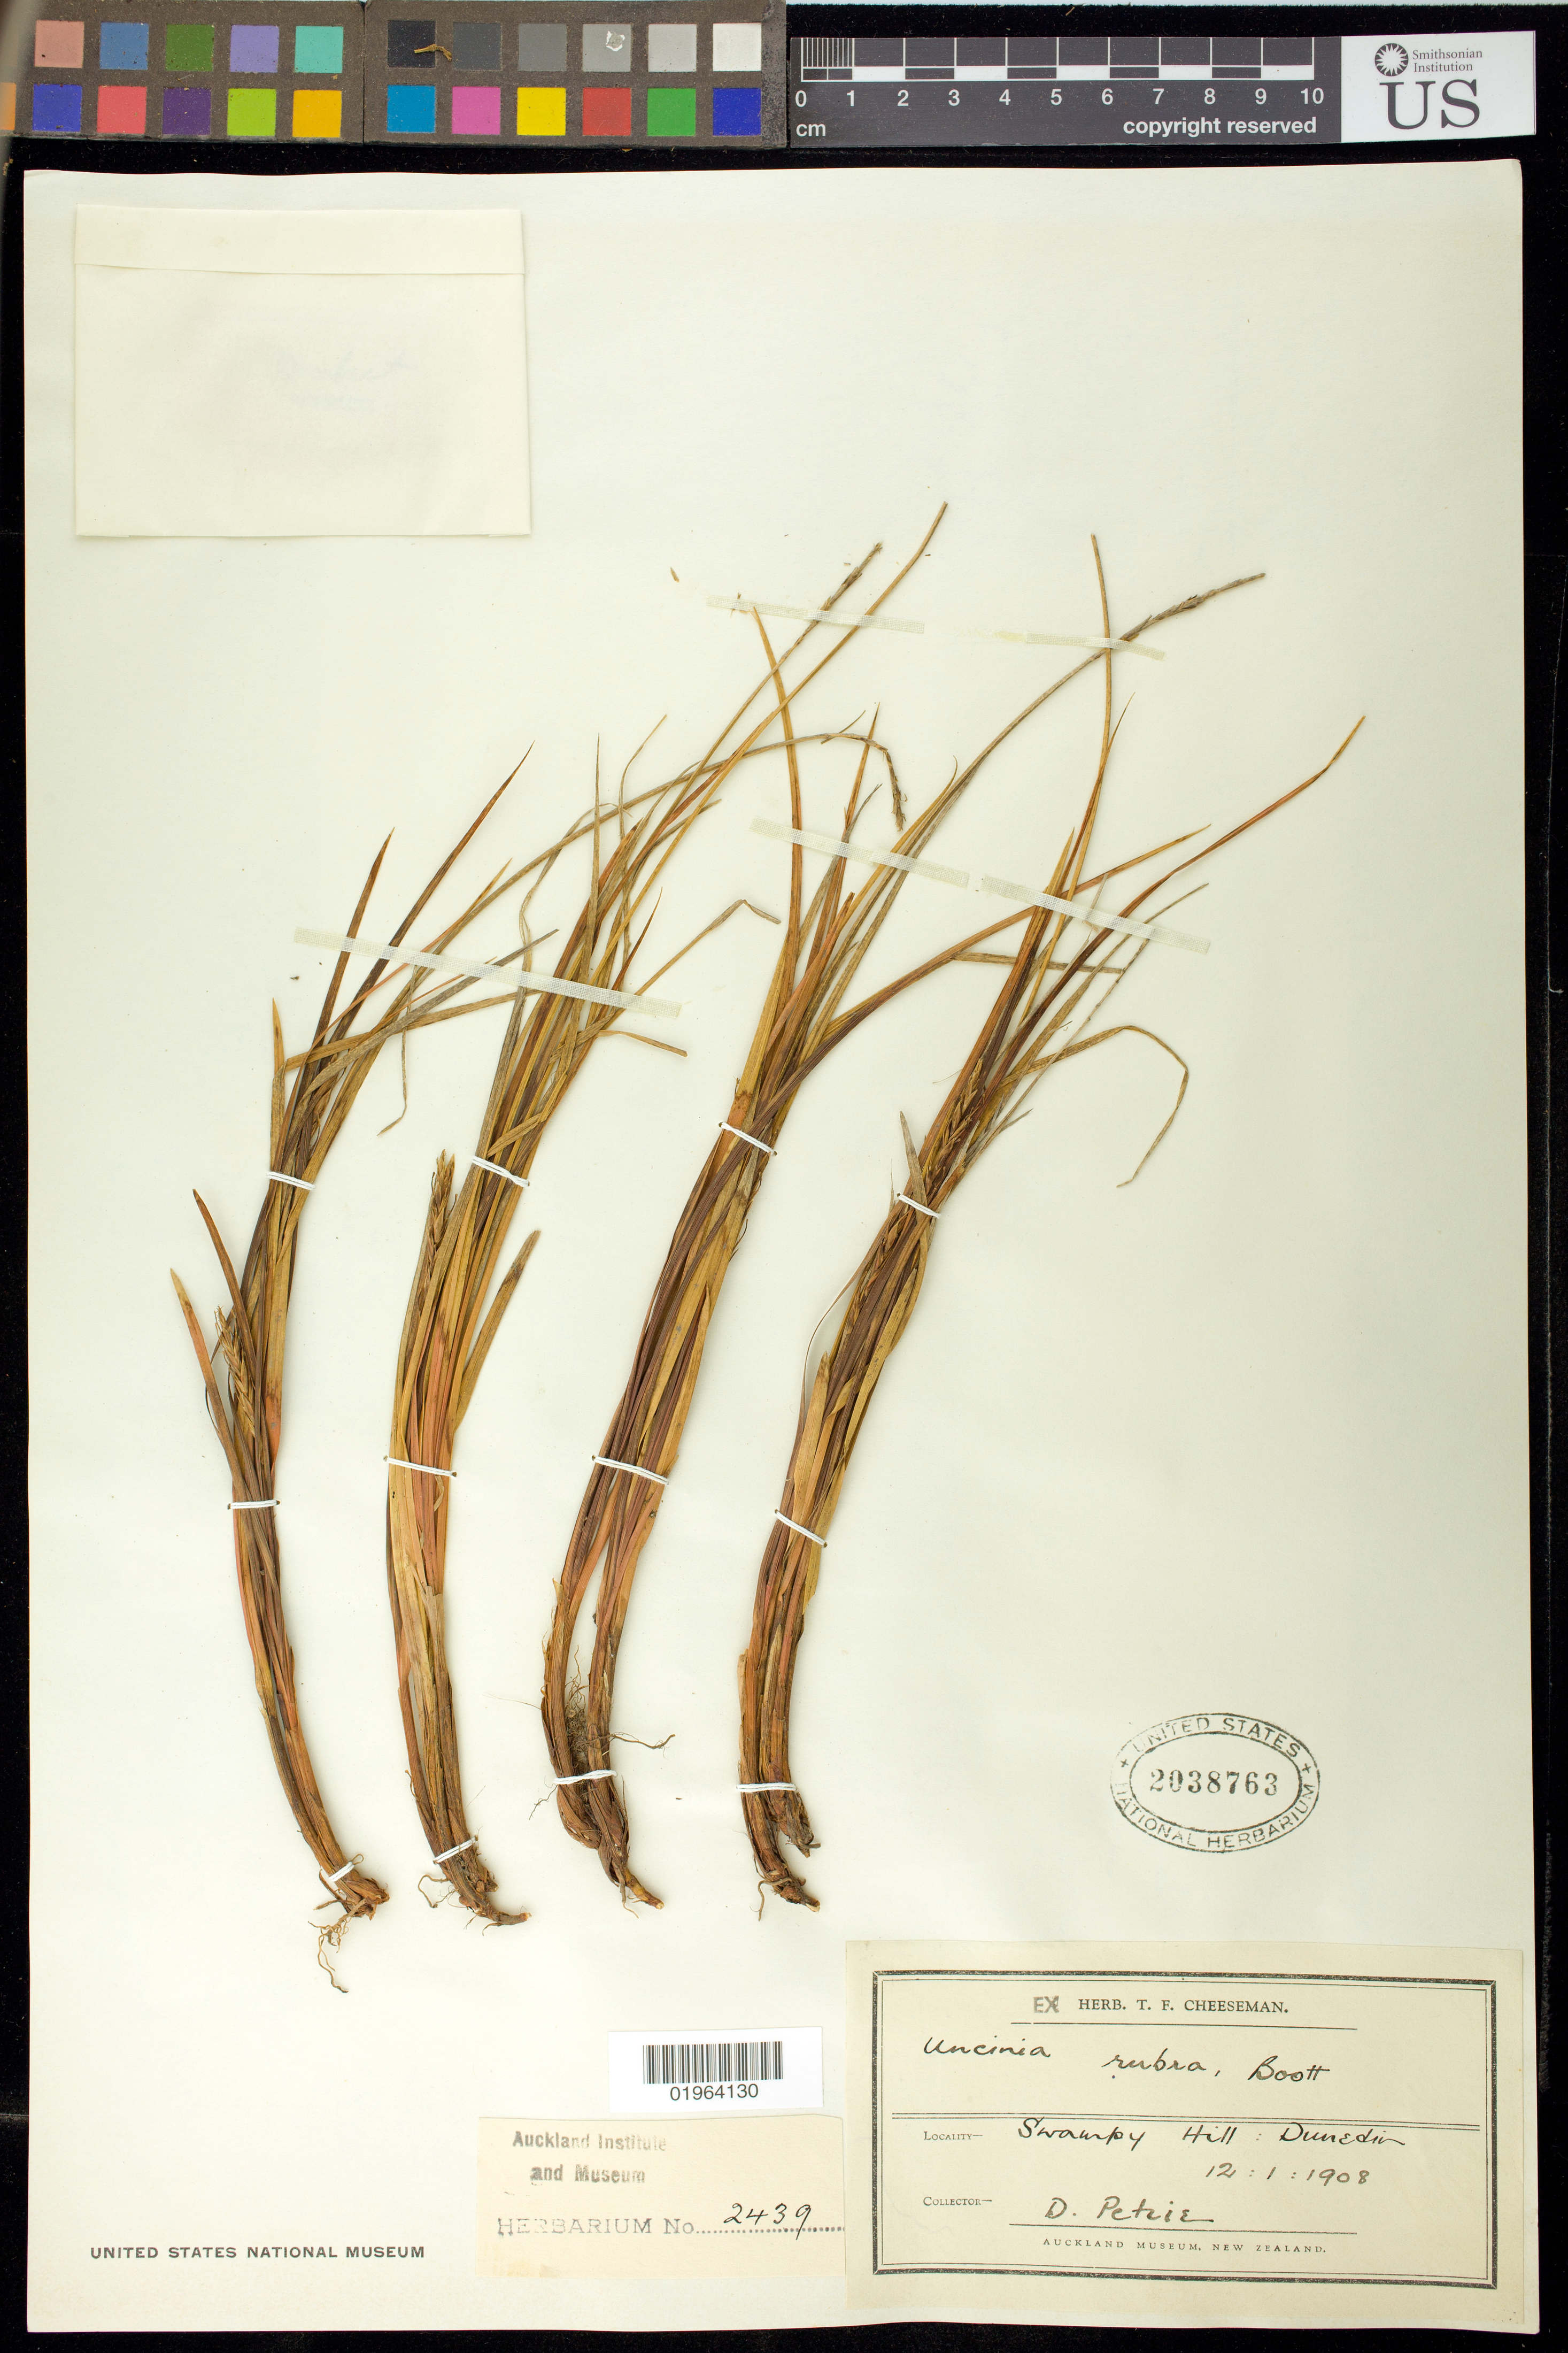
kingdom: Plantae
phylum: Tracheophyta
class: Liliopsida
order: Poales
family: Cyperaceae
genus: Carex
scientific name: Carex punicea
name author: K.A. Ford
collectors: D. Petrie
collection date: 1908-01-12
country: New Zealand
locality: South Island, Swampy Hill, Dunedin.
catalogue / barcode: US 2038763